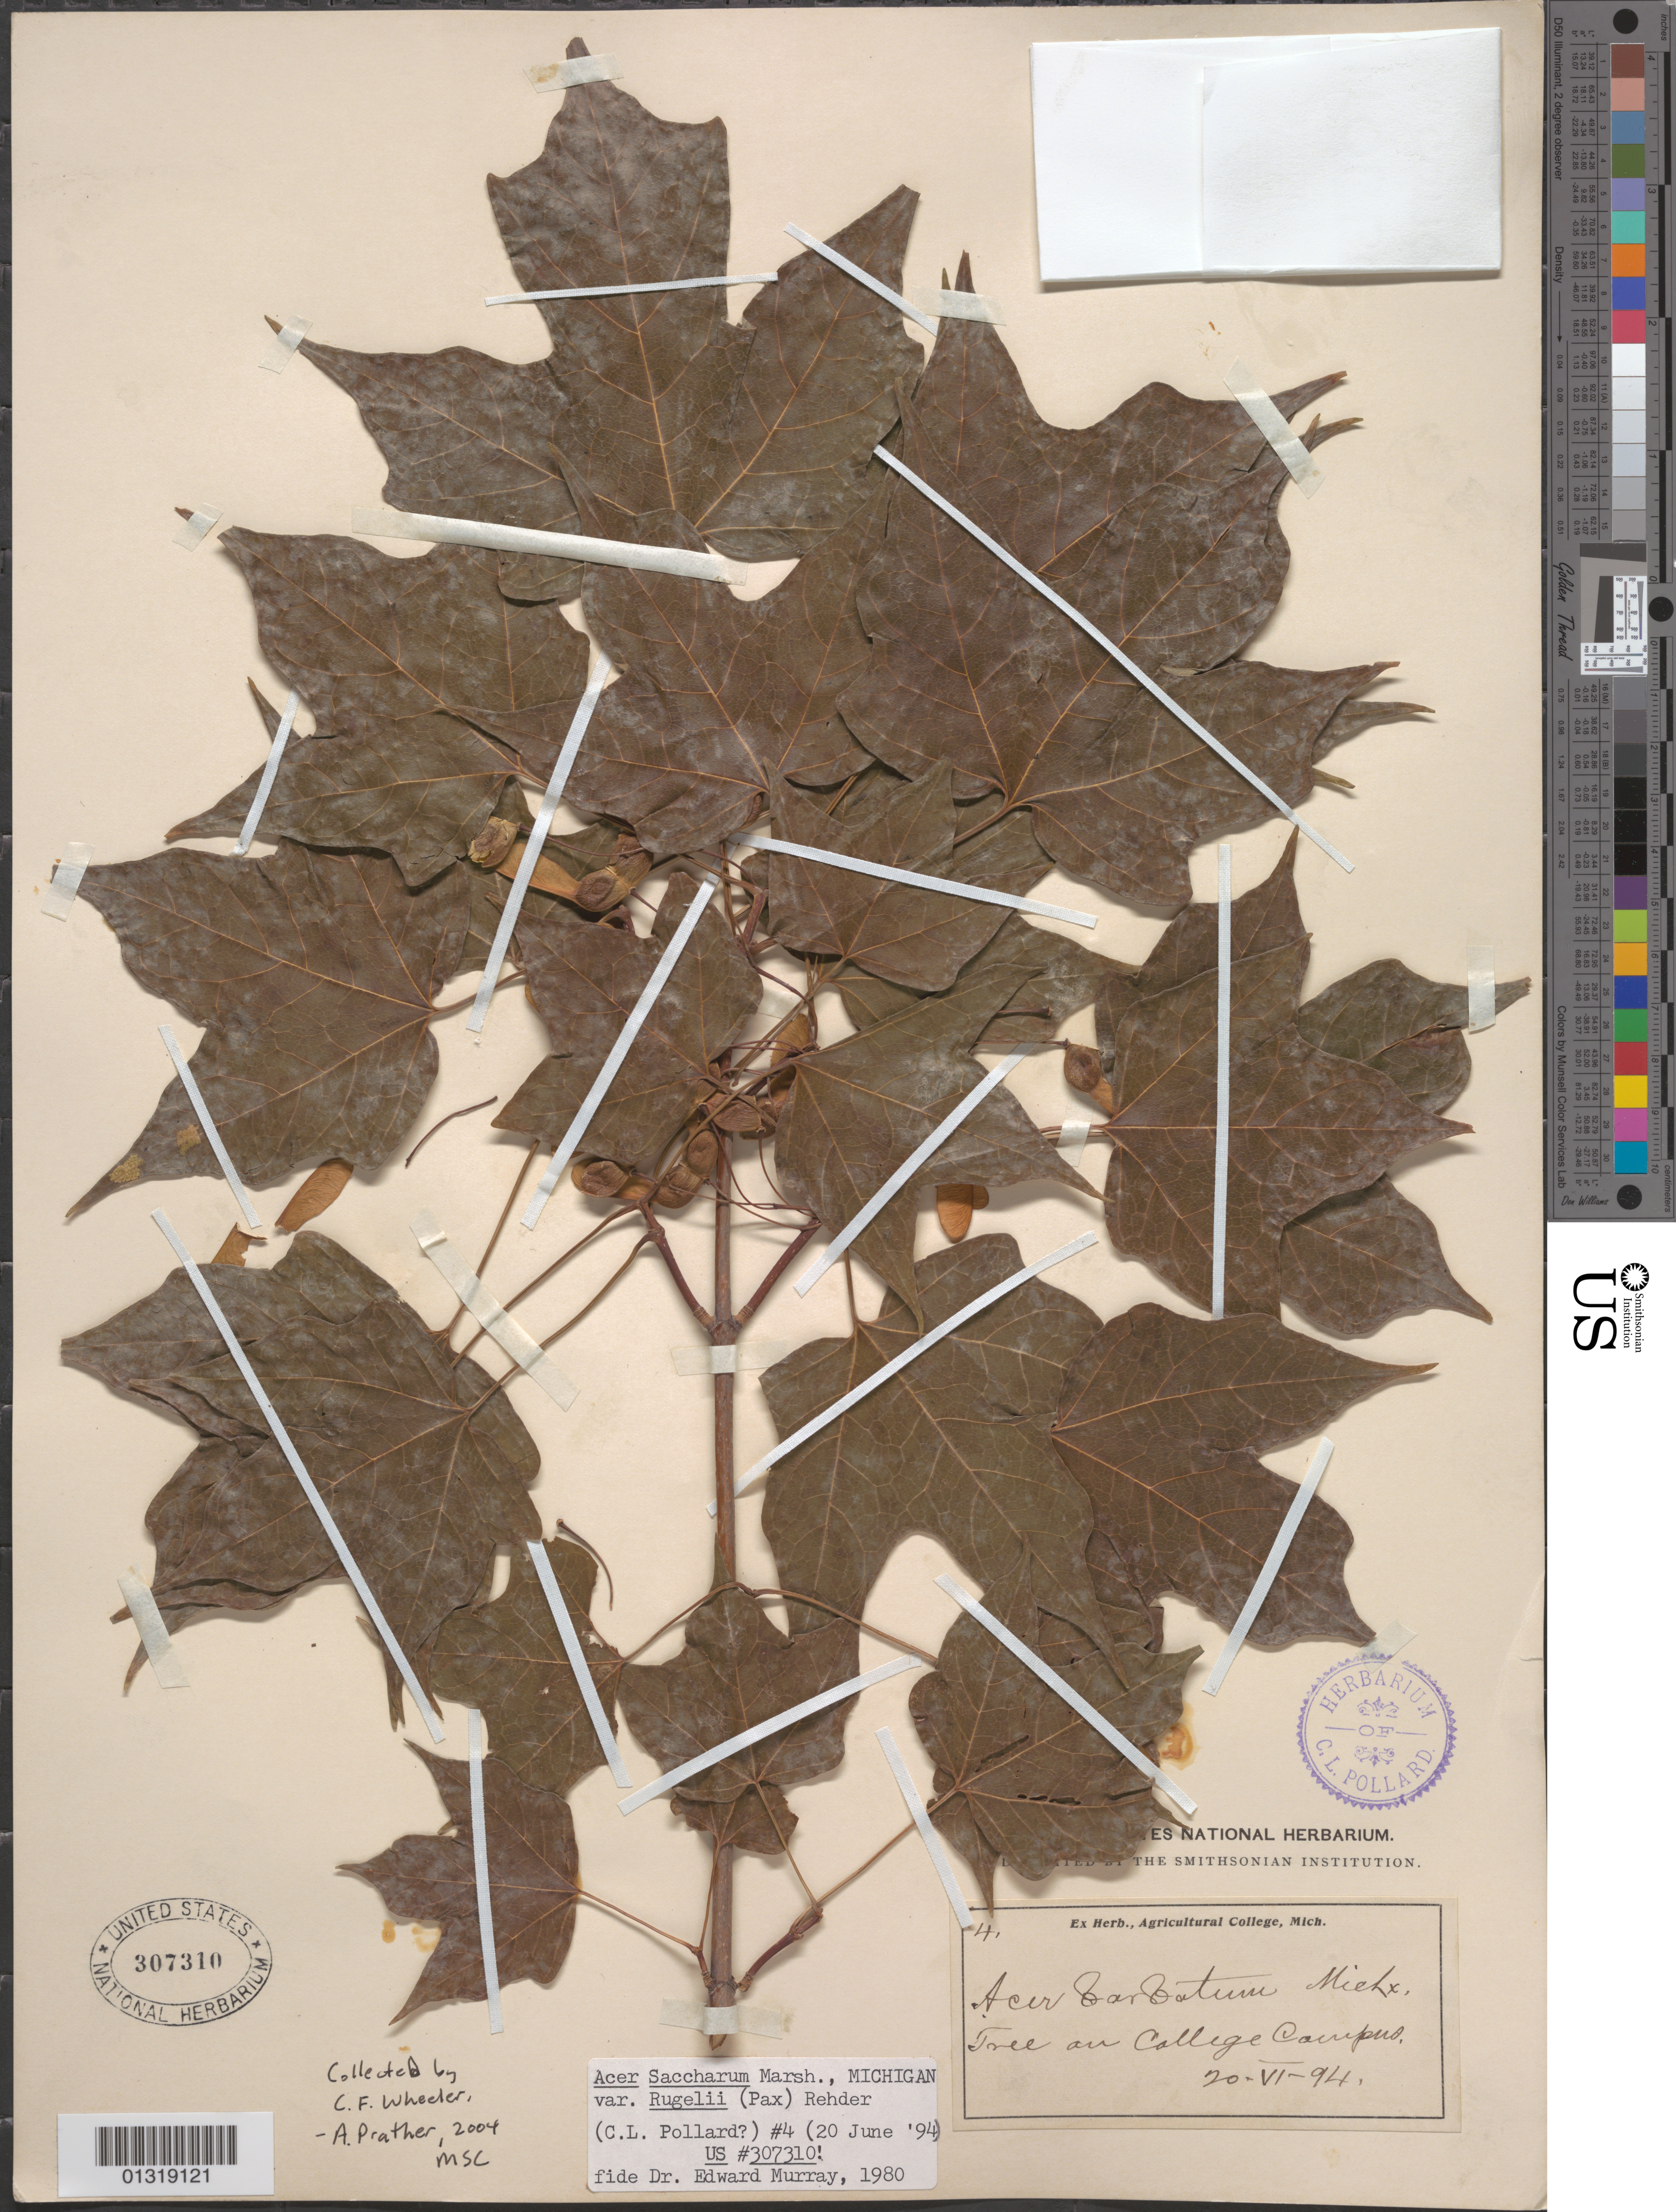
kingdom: Plantae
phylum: Tracheophyta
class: Magnoliopsida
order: Sapindales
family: Sapindaceae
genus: Acer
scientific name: Acer saccharum var. rugelii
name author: (Pax) Rehder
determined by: Murray, Edward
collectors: C. Wheeler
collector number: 4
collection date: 1894-06-20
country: United States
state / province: Michigan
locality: Agricultural College [East Lansing, MI?], on college campus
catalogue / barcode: US 307310